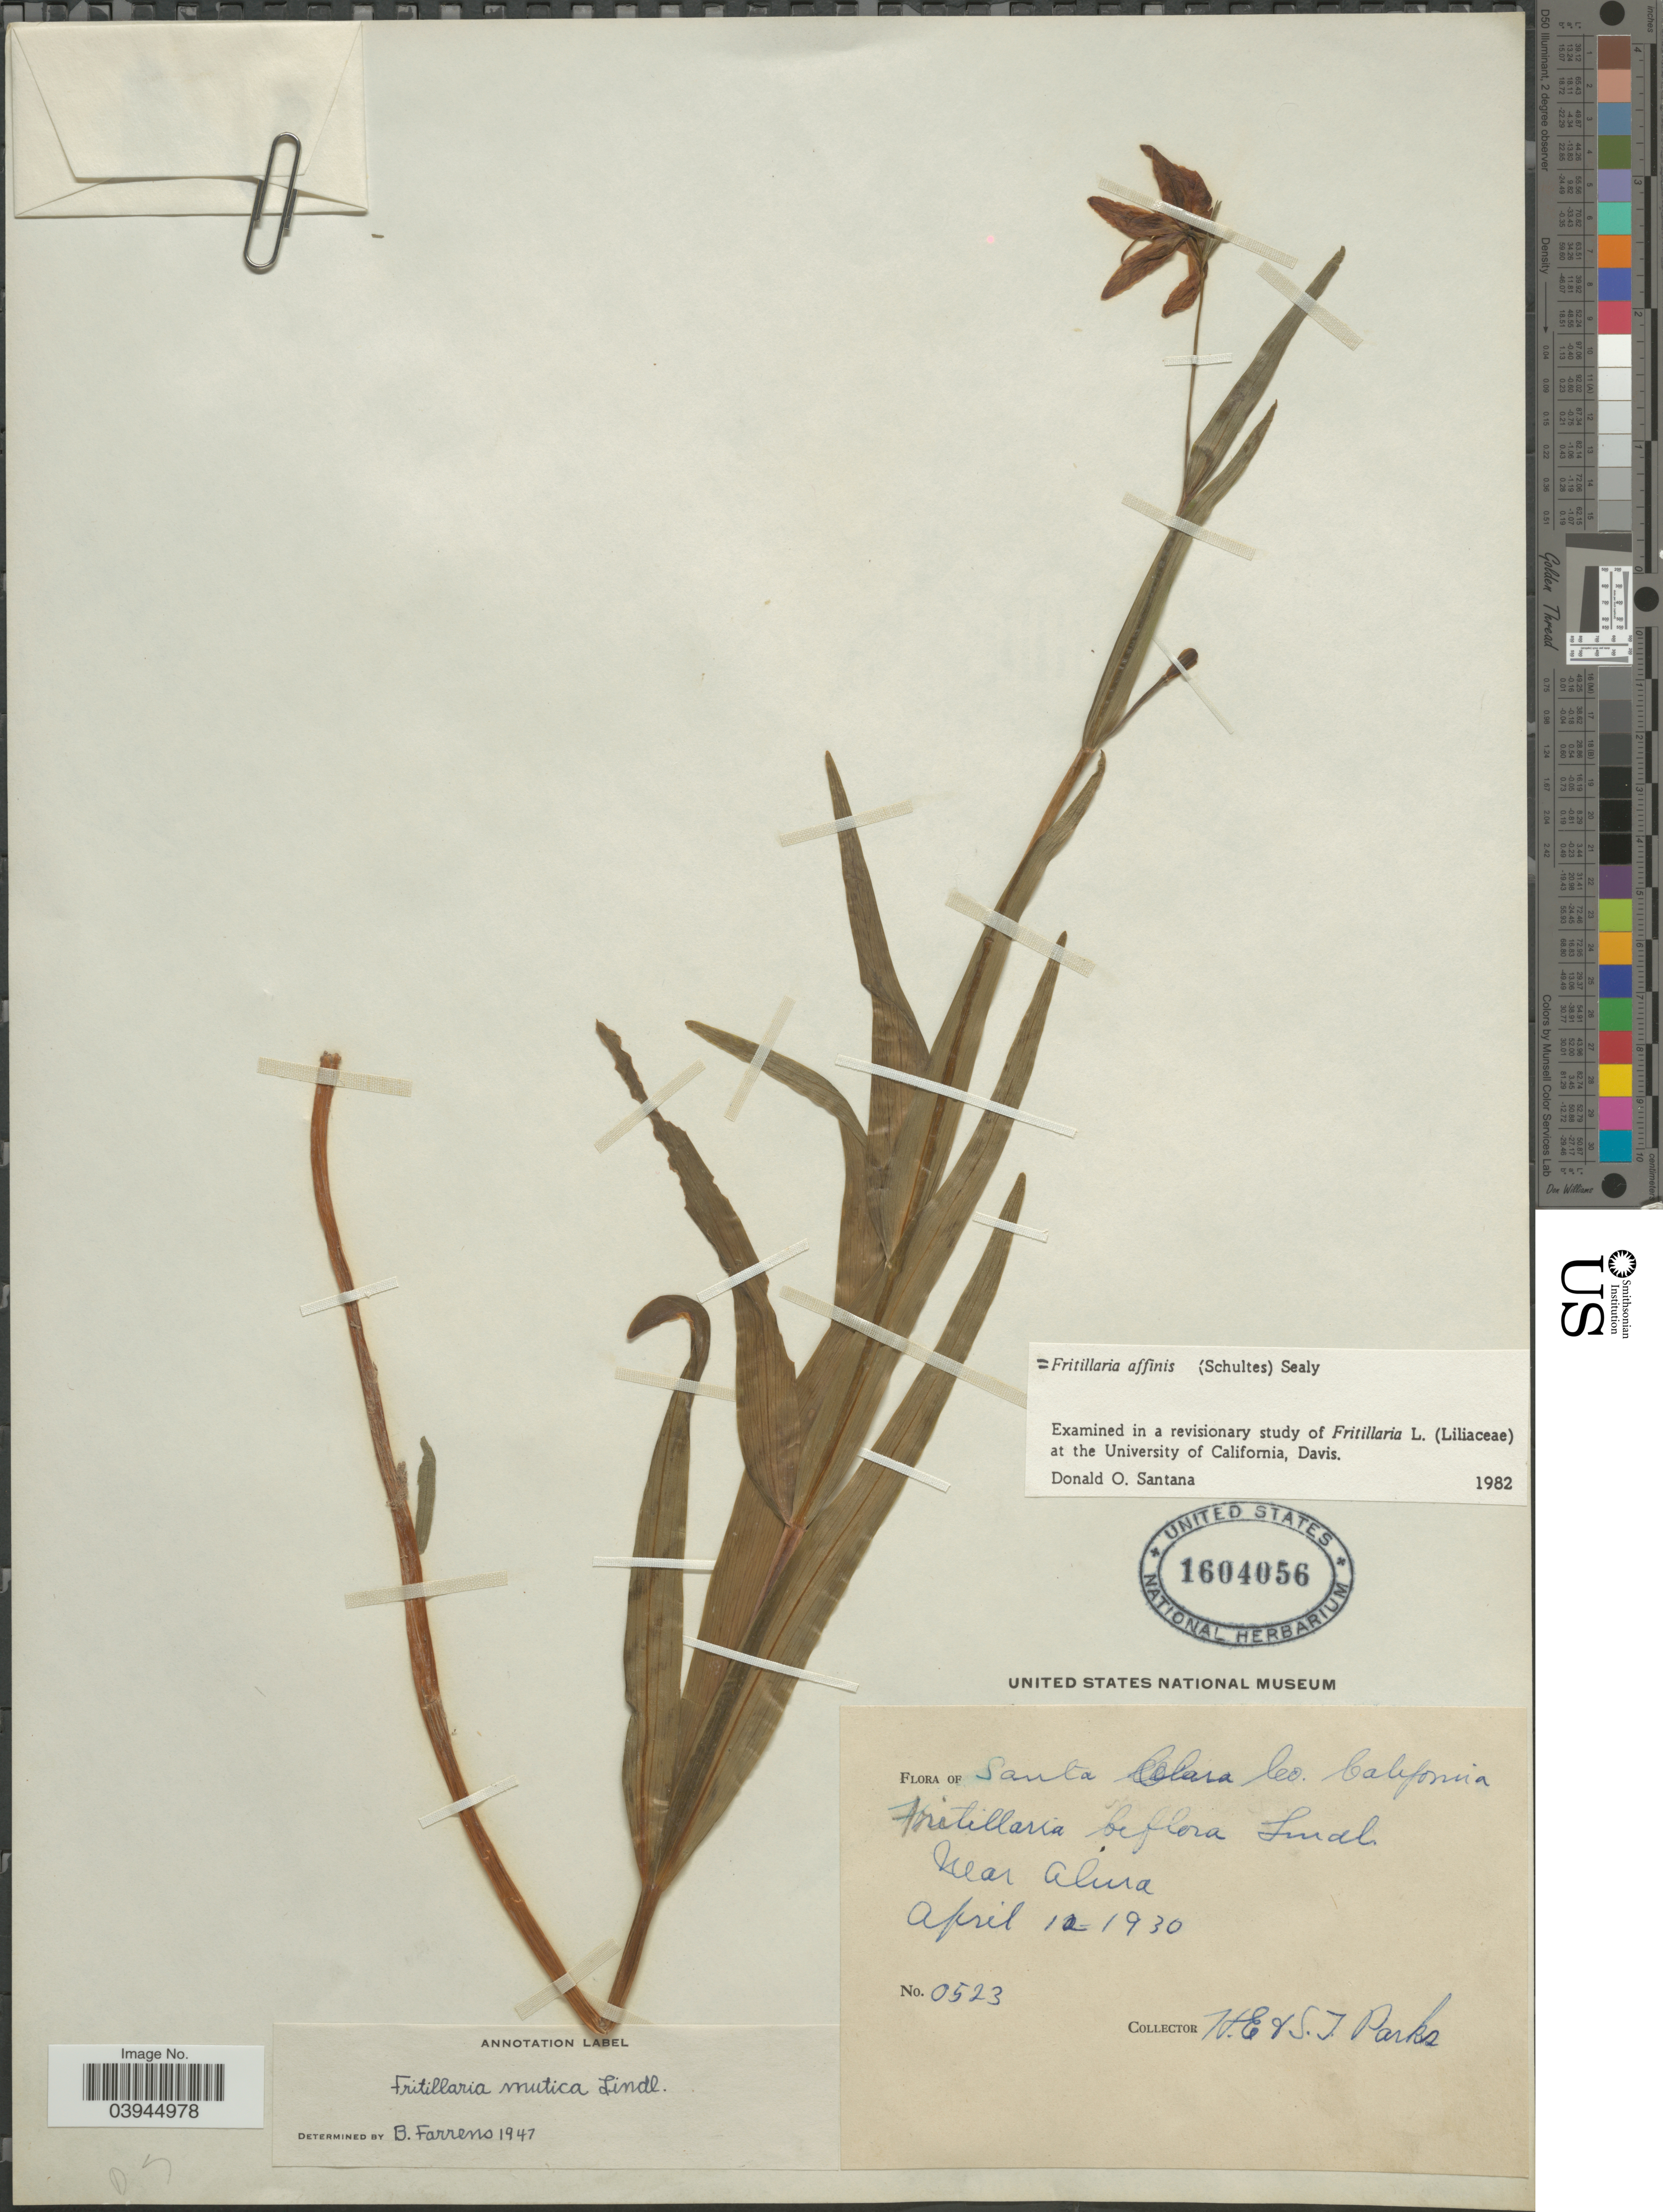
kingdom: Plantae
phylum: Tracheophyta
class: Liliopsida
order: Liliales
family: Liliaceae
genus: Fritillaria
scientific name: Fritillaria affinis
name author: (Schult. & Schult. f.) Sealy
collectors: H. E. Parks & S. Parks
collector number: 0523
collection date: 1930-04-10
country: United States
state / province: California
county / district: Santa Clara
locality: Santa Clara Co. Near Alura.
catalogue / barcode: US 1604056